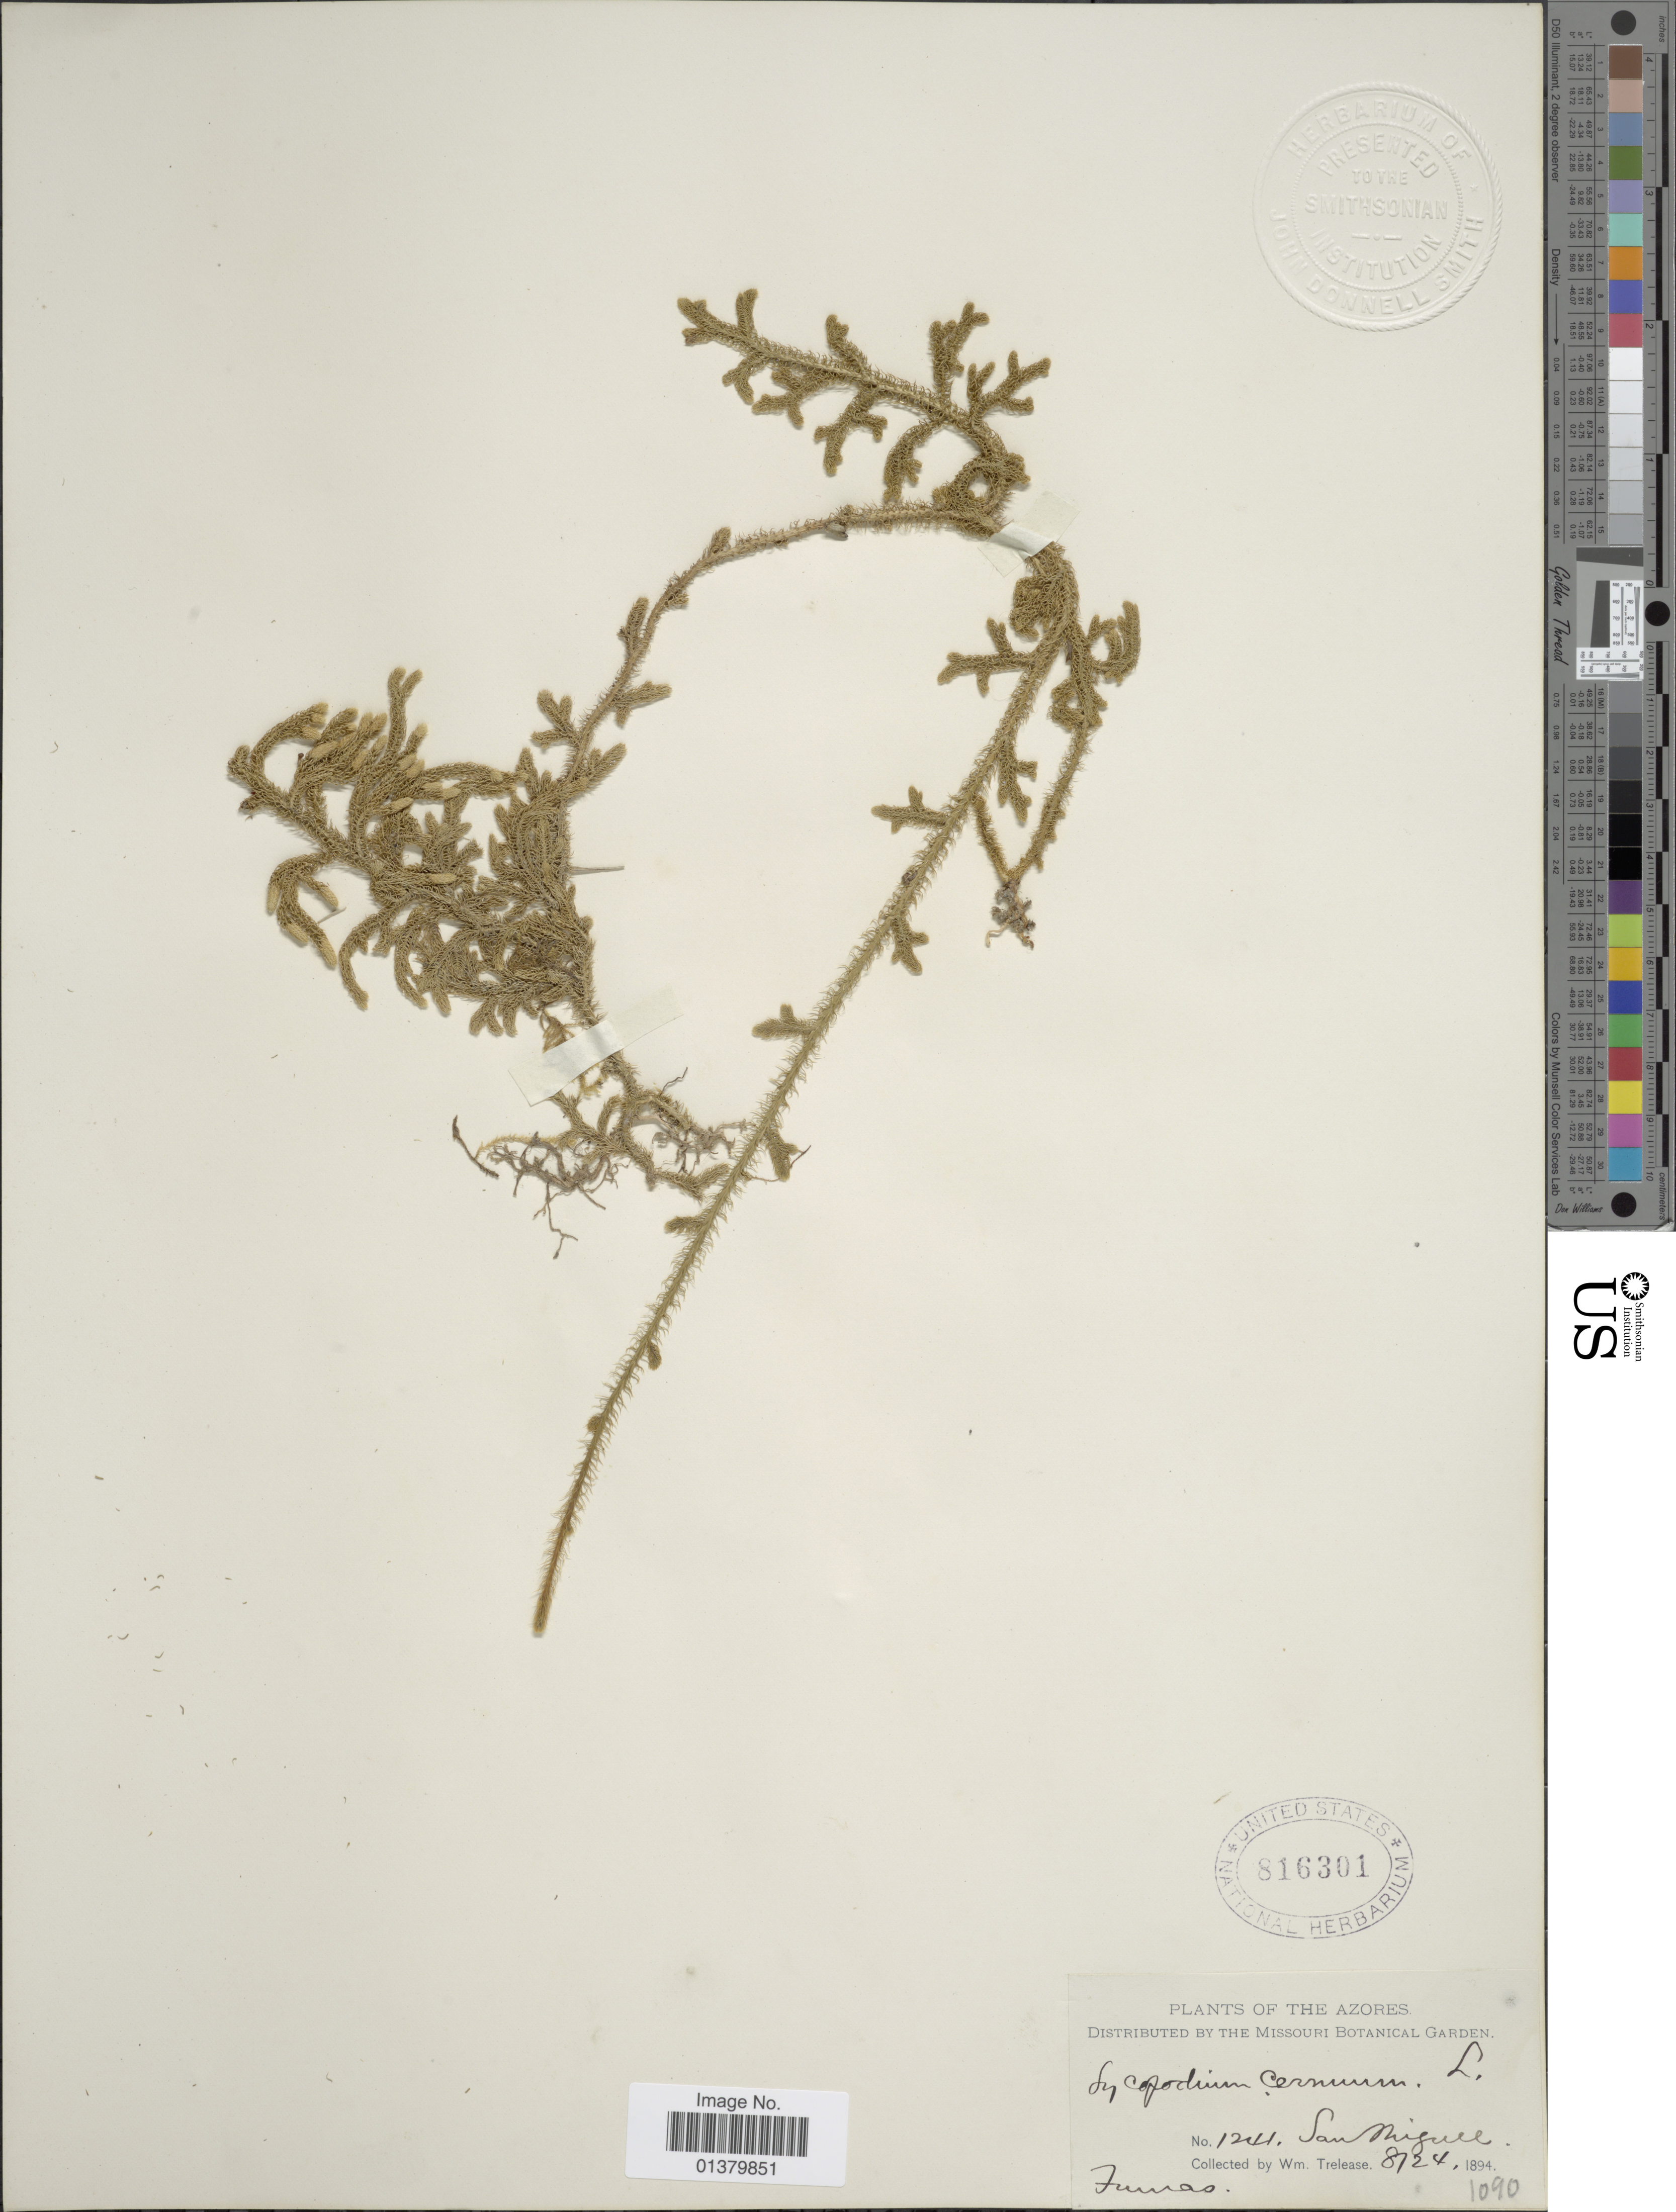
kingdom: Plantae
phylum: Tracheophyta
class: Lycopodiopsida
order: Lycopodiales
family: Lycopodiaceae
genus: Palhinhaea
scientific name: Palhinhaea cernua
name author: (L.) Vasc. & Franco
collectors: W. Trelease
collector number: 1241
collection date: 1894-08-24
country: Portugal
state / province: Azores (Aut. Reg.)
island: São Miguel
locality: San Miguel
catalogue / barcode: US 816301